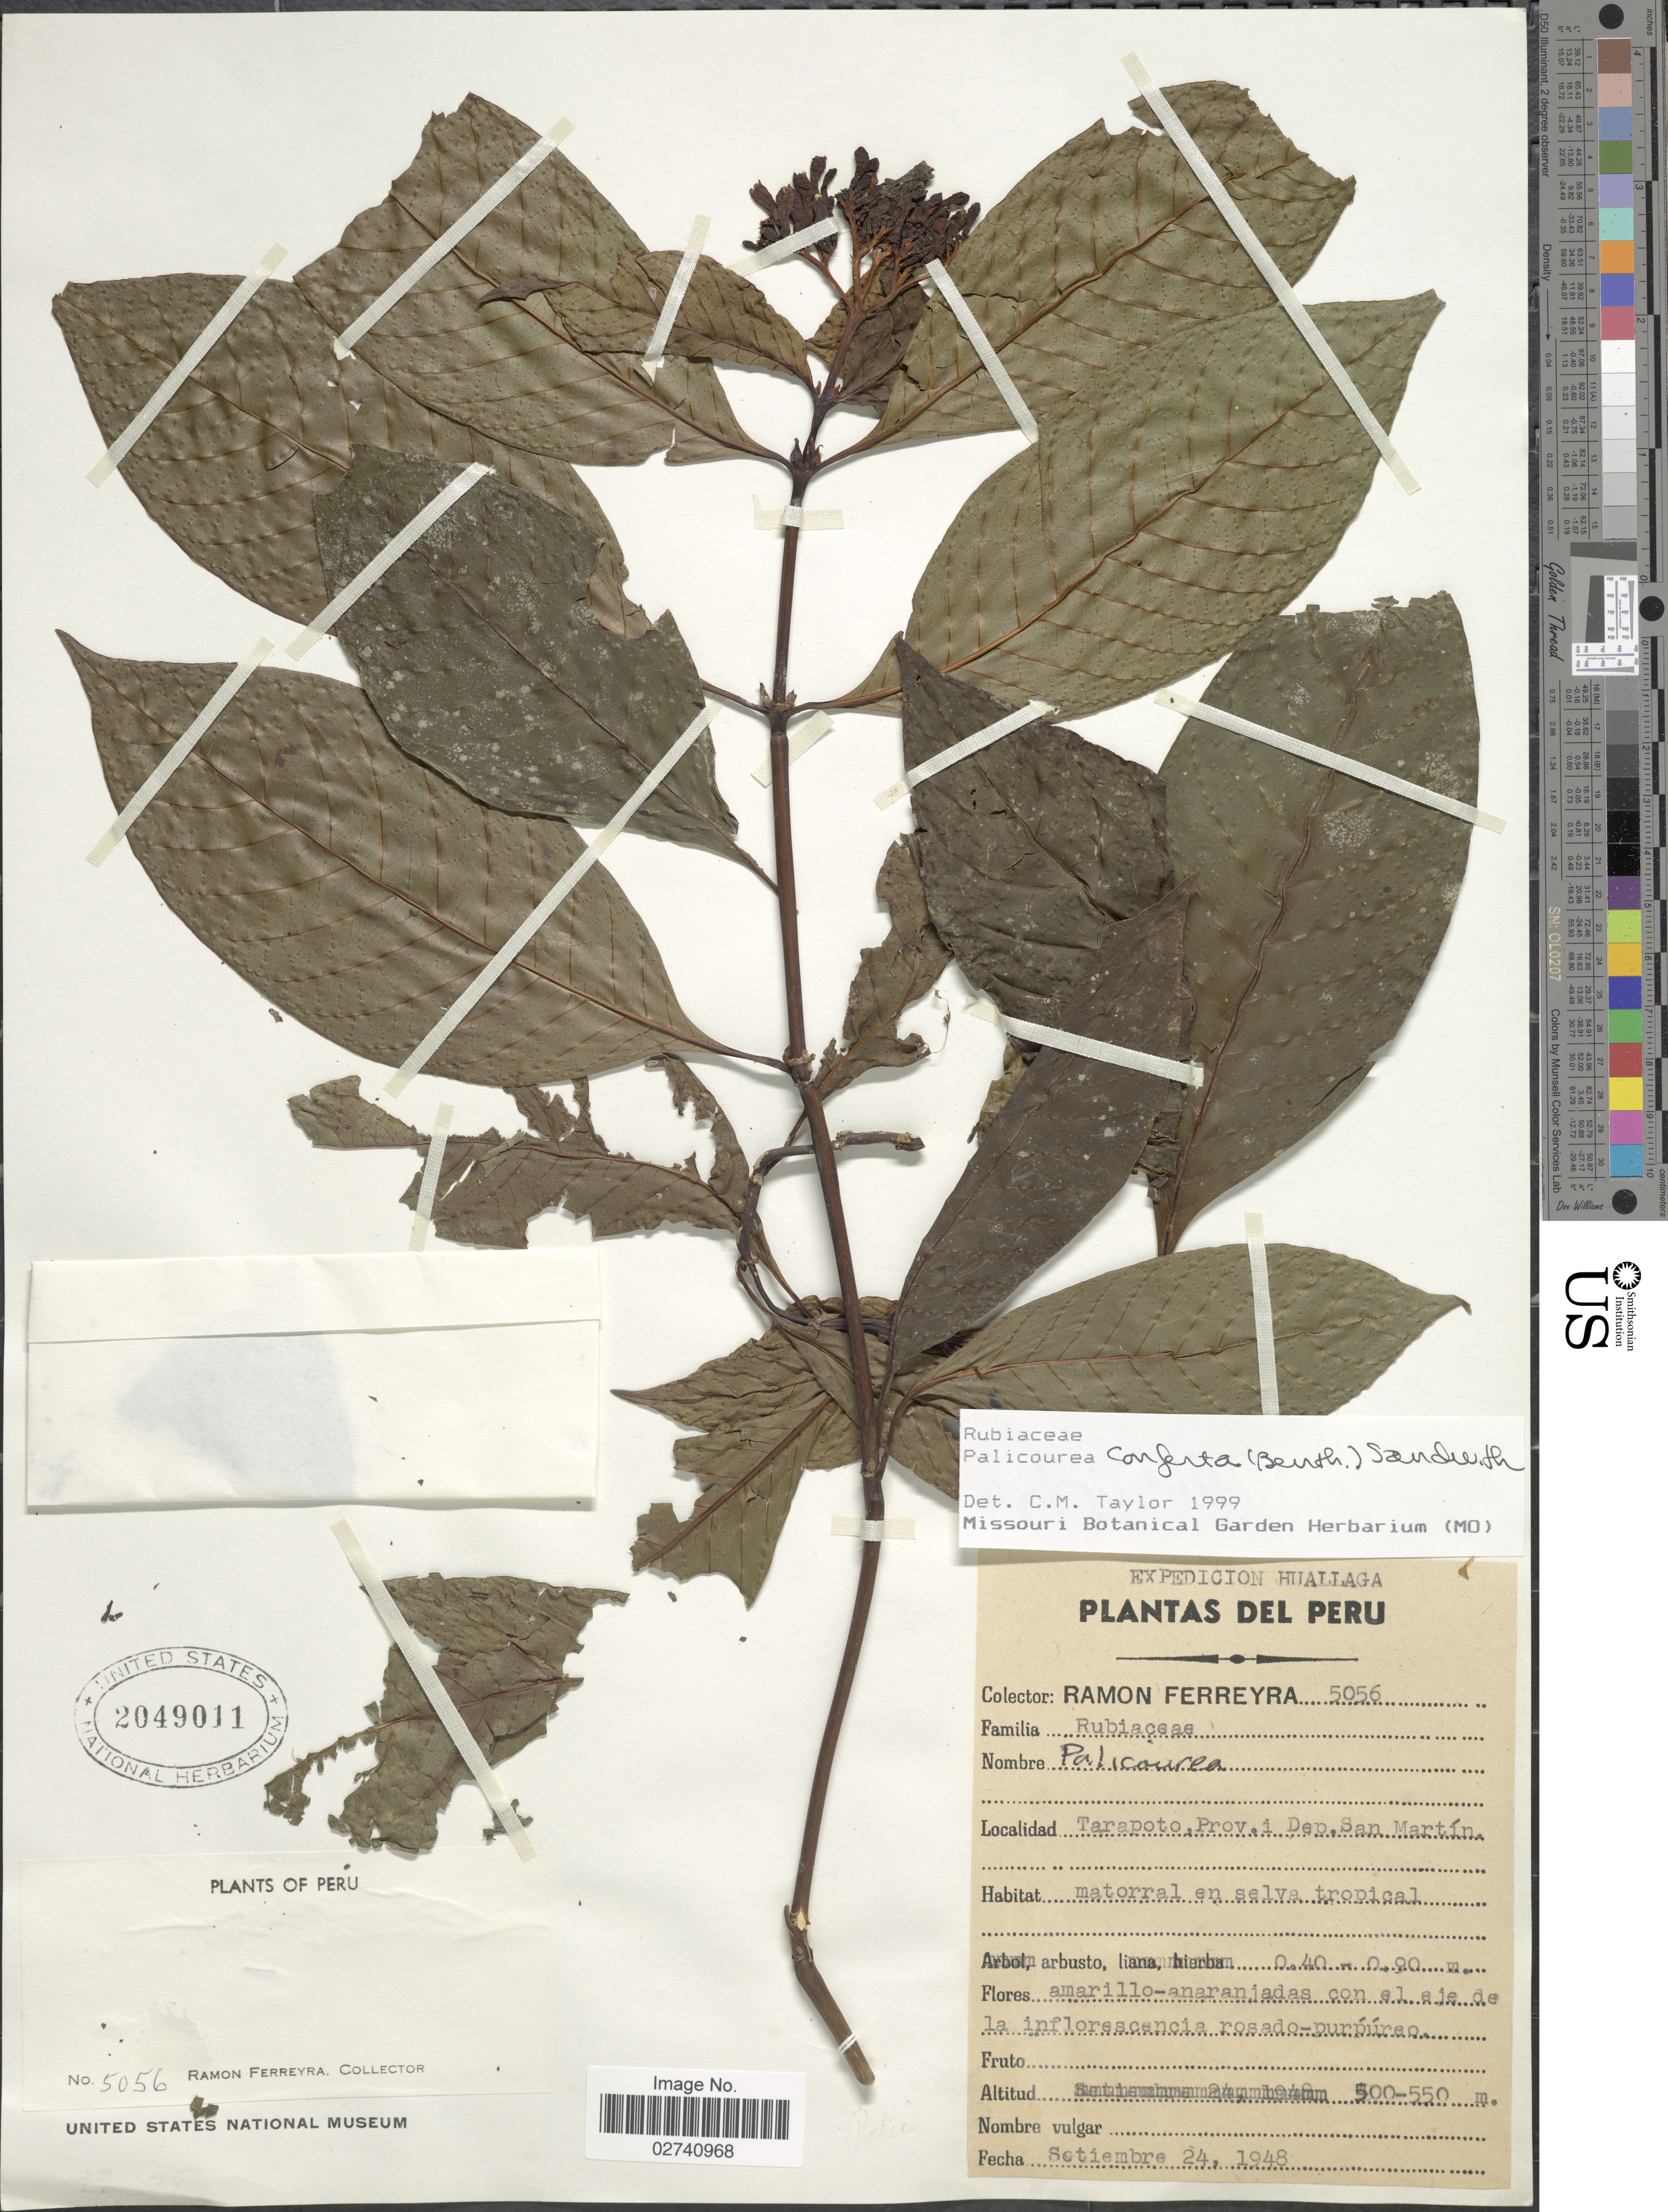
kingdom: Plantae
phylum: Tracheophyta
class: Magnoliopsida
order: Gentianales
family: Rubiaceae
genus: Palicourea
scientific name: Palicourea conferta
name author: (Benth.) Sandwith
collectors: R. A. Ferreyra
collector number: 5056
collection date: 1948-09-24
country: Peru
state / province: San Martín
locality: Tarapoto, Prov. i Dep. San Martin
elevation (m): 500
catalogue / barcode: US 2049011